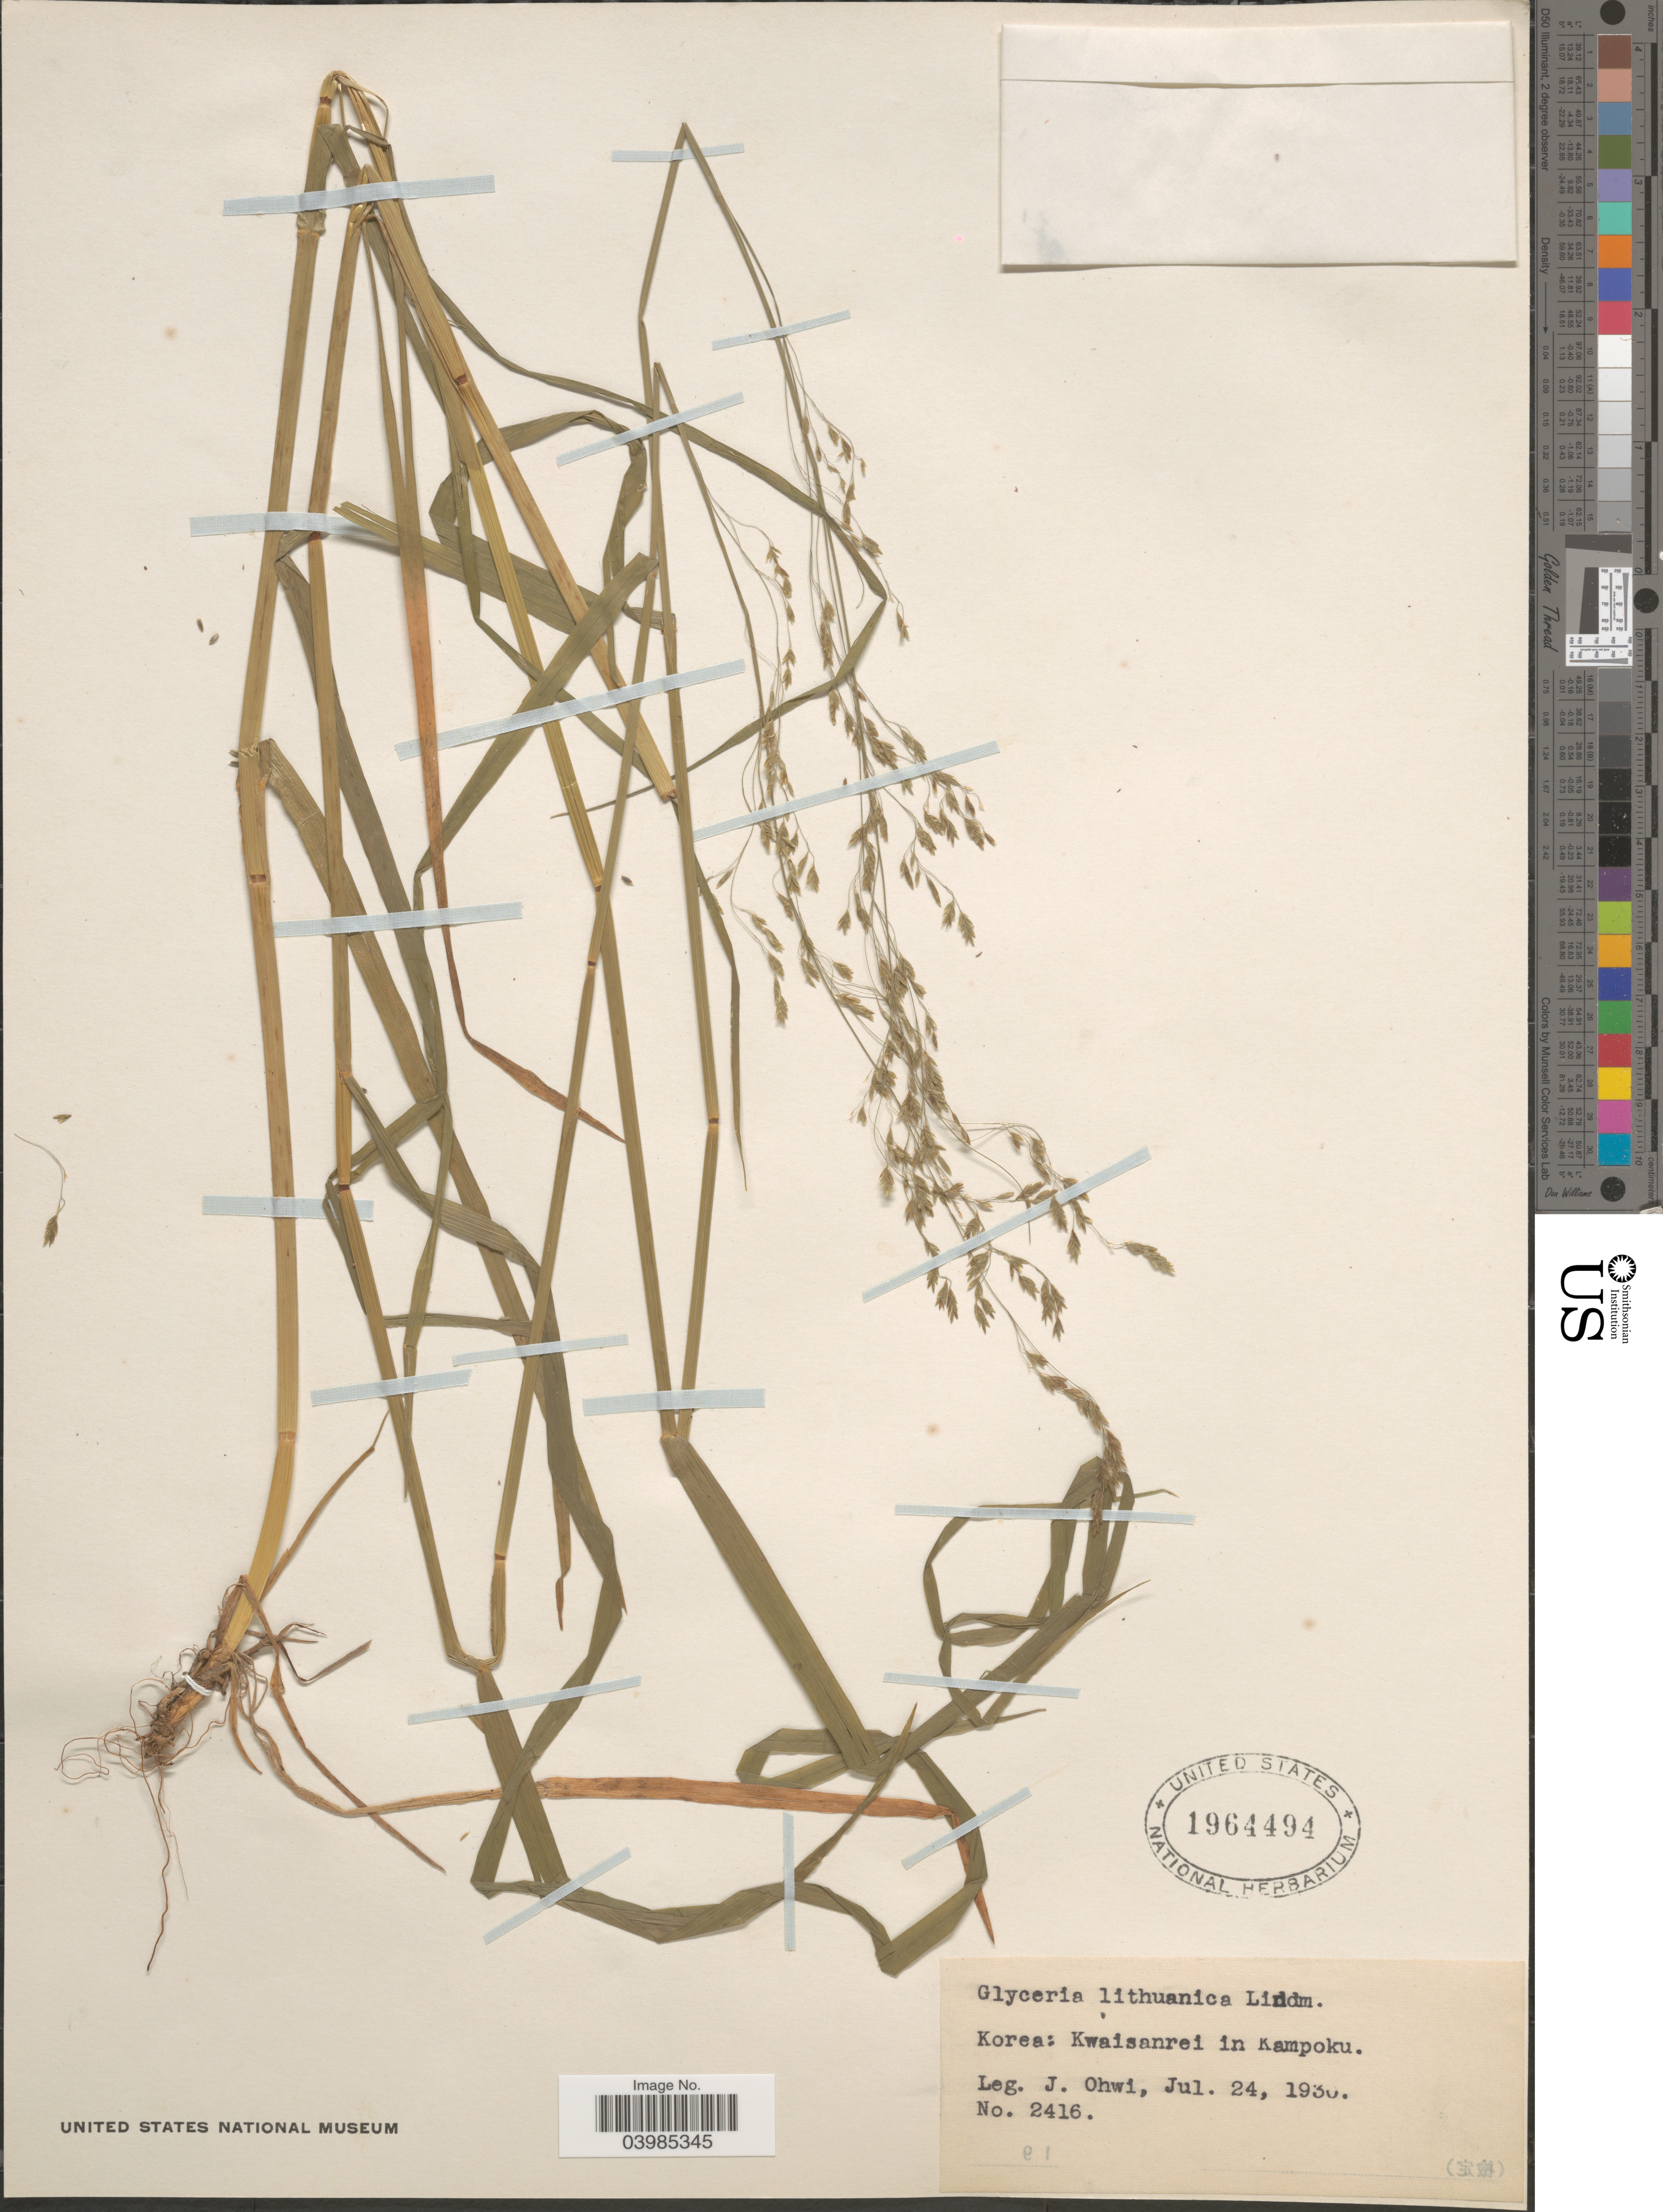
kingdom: Plantae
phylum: Tracheophyta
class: Liliopsida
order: Poales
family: Poaceae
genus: Glyceria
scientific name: Glyceria lithuanica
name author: (Gorski) Gorski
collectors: J. Ohwi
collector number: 2416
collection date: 1930-07-24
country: North Korea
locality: Kwaisanrei in Kampoku.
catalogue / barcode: US 1964494